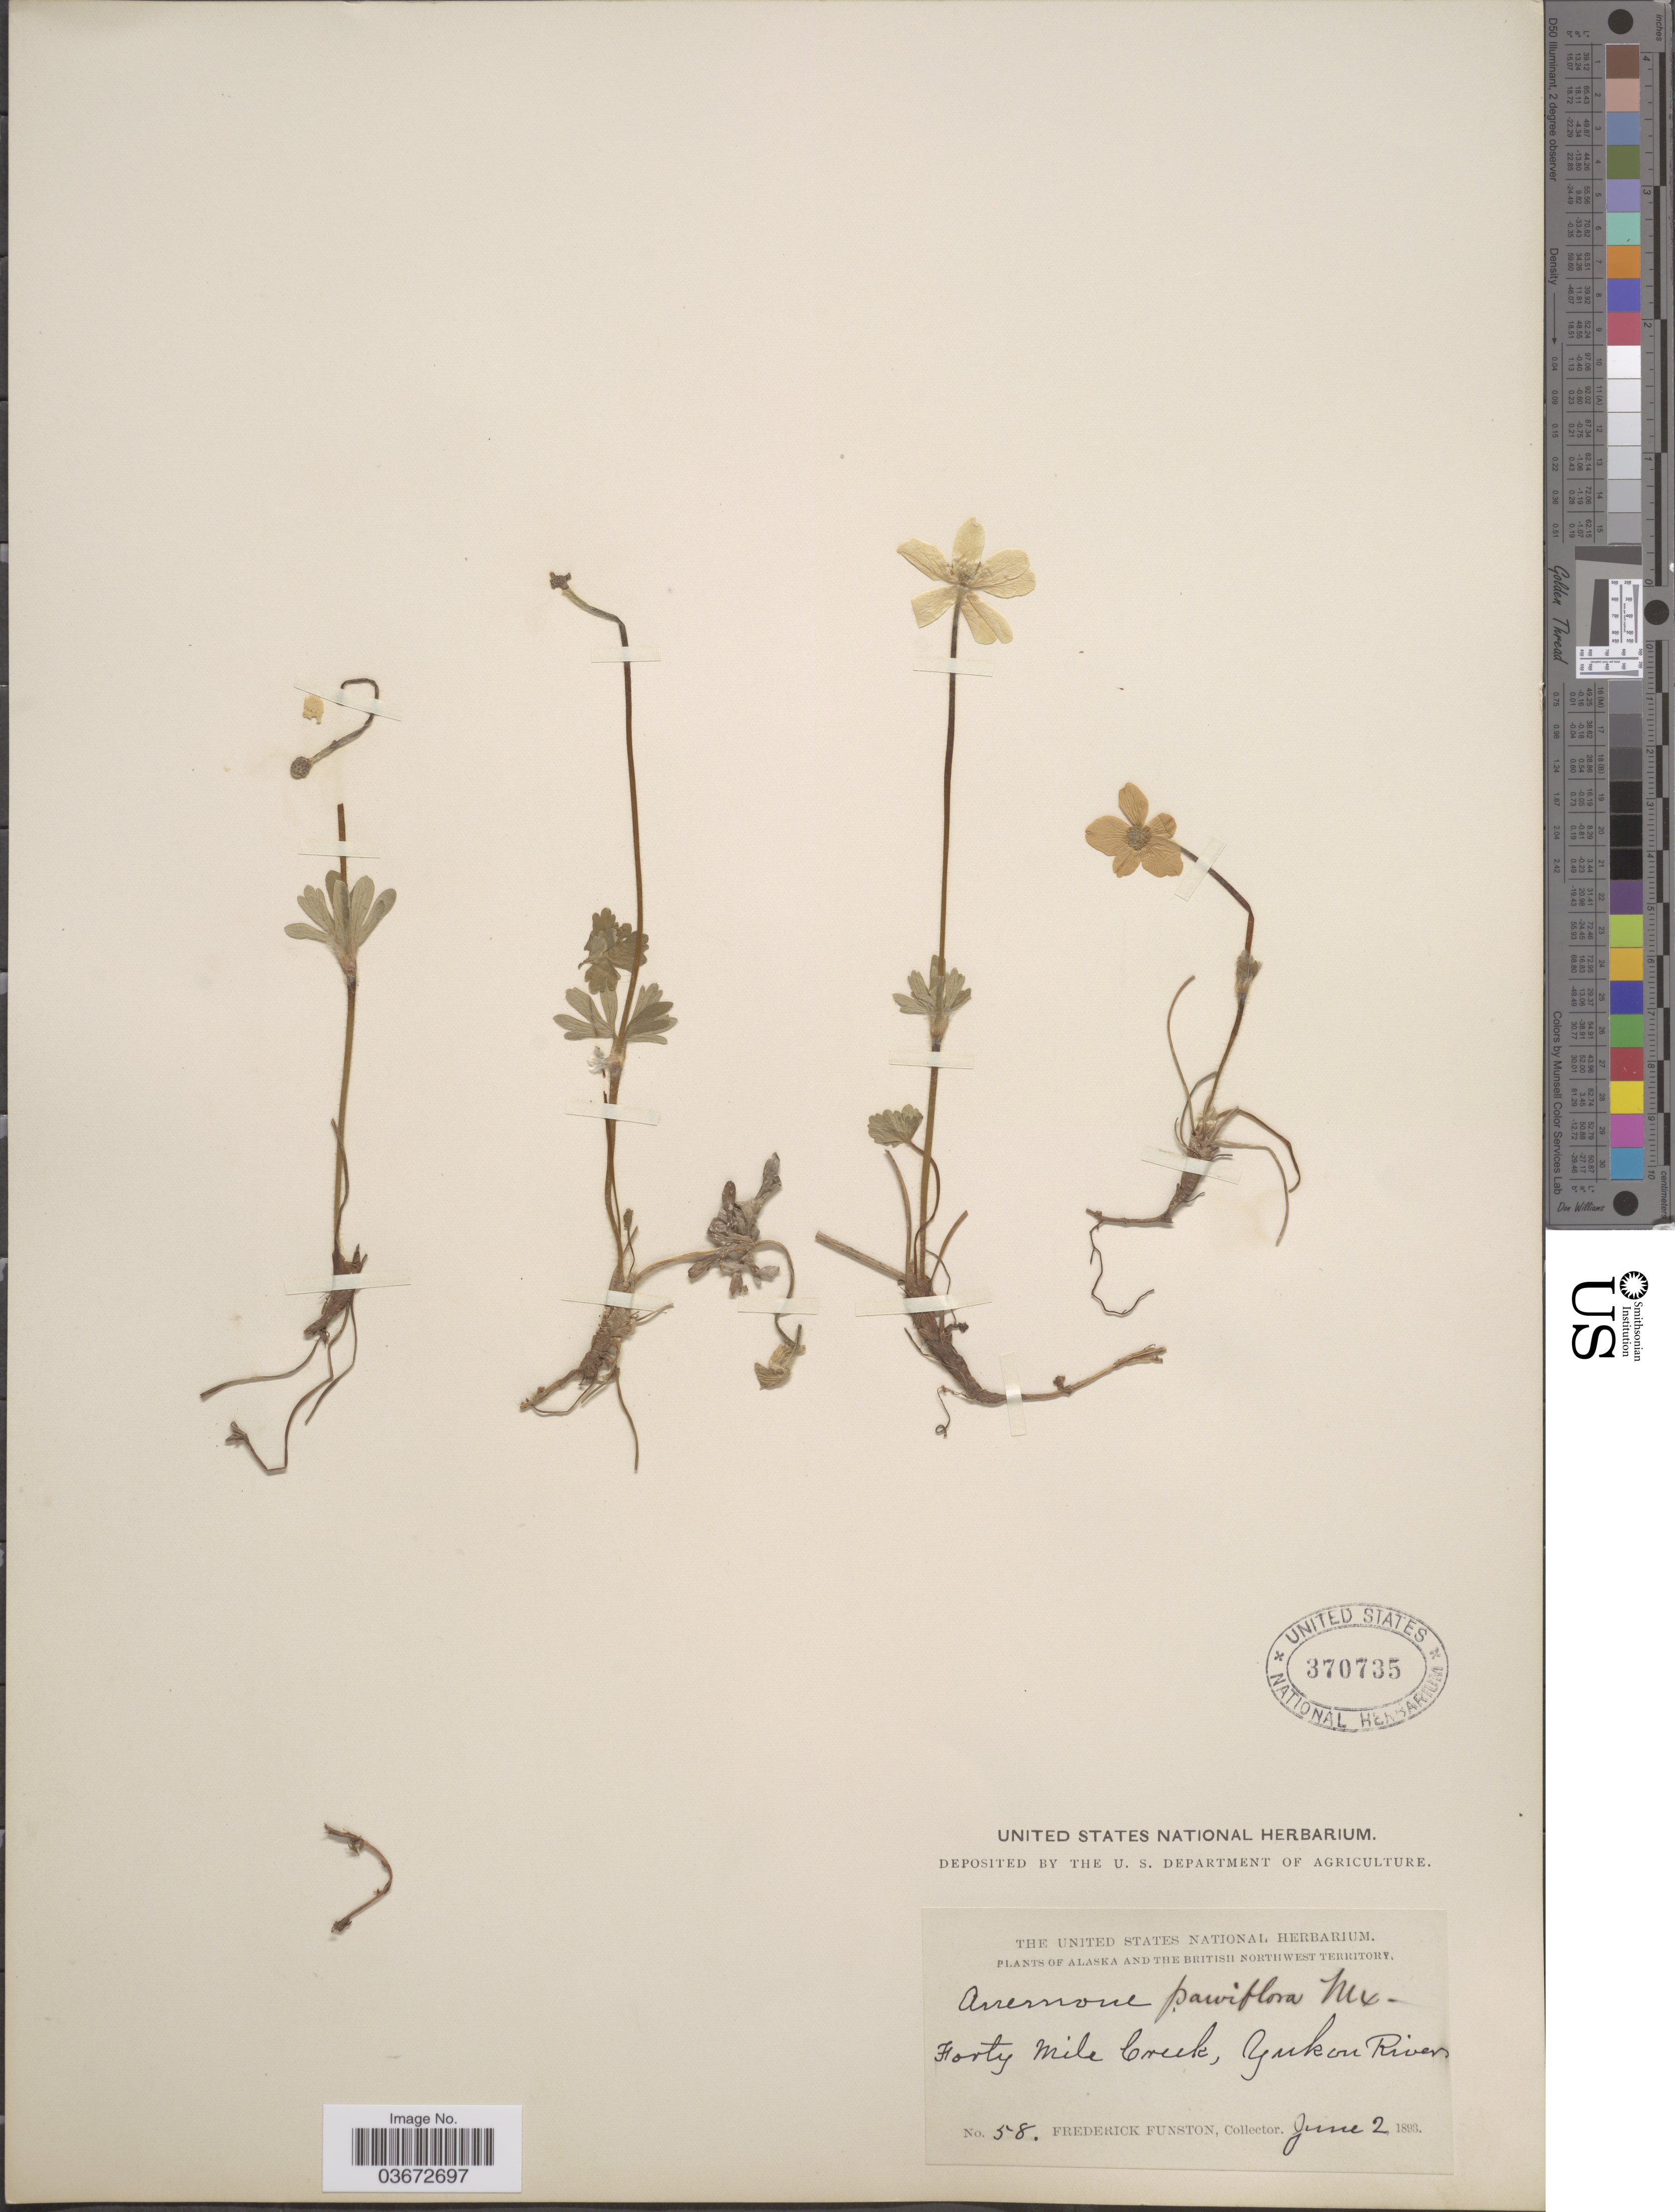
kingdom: Plantae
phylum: Tracheophyta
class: Magnoliopsida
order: Ranunculales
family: Ranunculaceae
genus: Anemone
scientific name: Anemone parviflora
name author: Michx.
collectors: F. Funston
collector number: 58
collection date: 1893-06-02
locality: Alaska and the British Northwest Territory. Forty Mile Creek, Yukon River.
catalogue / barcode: US 370735